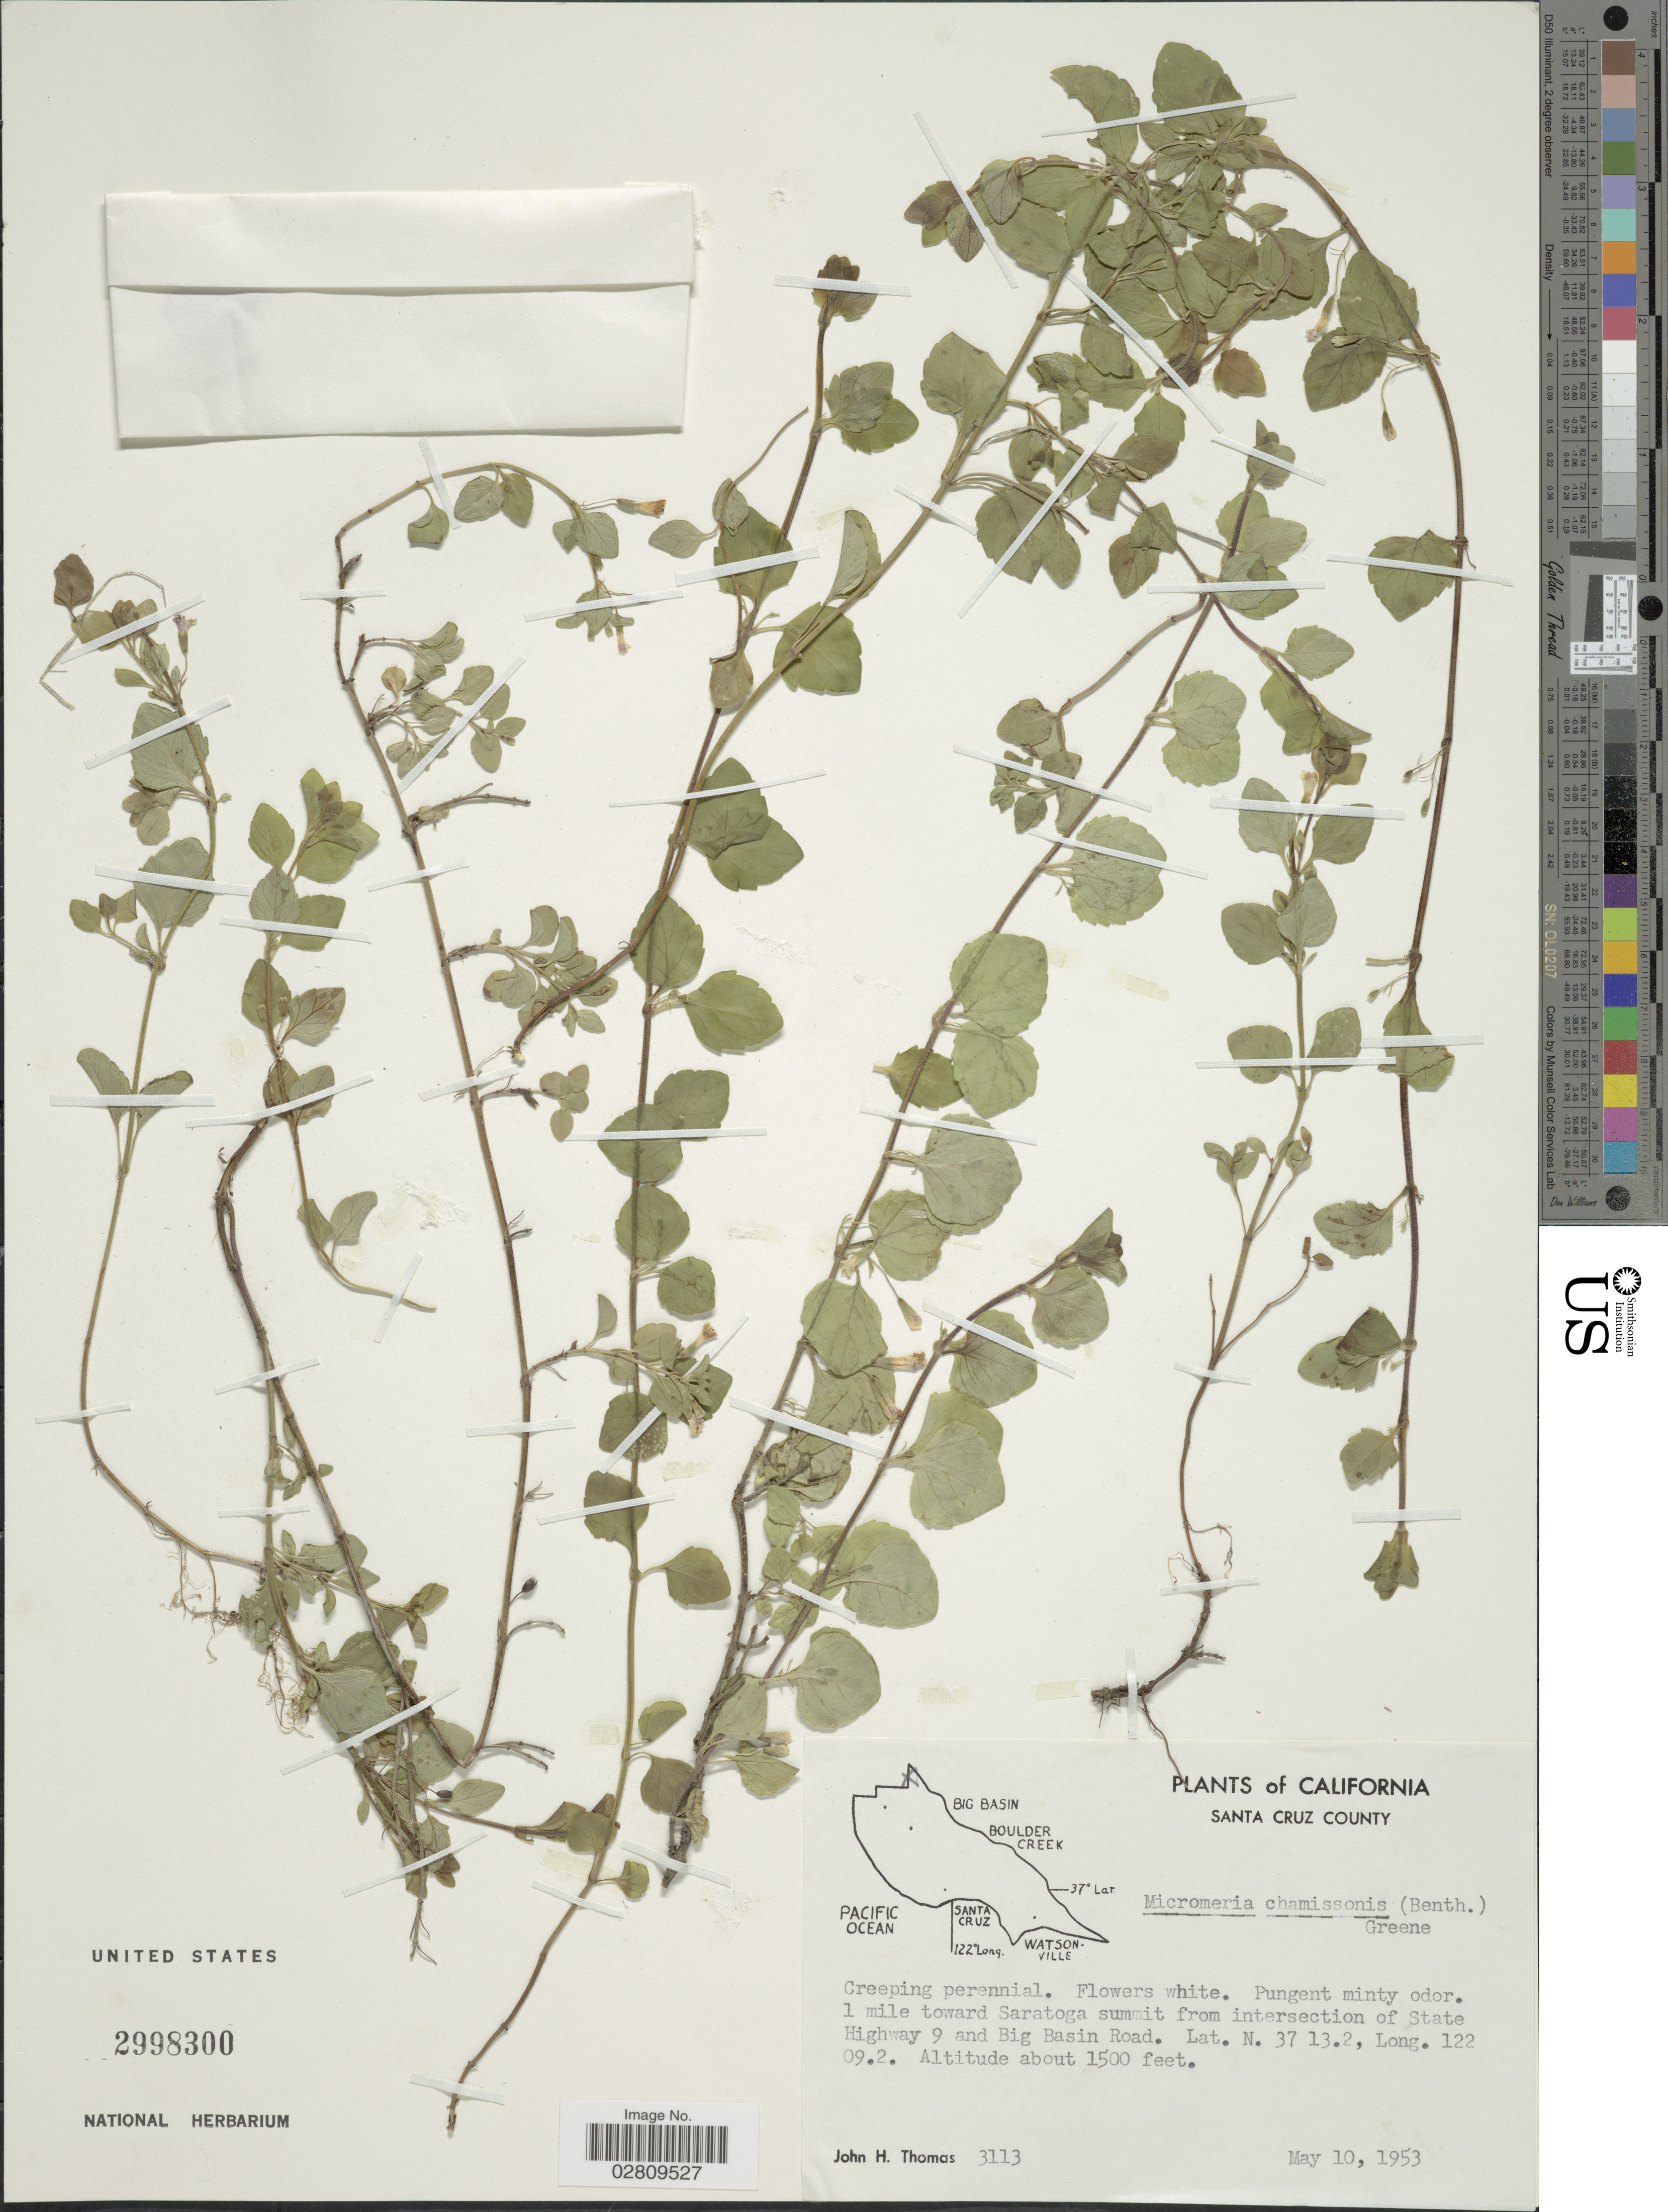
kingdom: Plantae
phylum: Tracheophyta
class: Magnoliopsida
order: Lamiales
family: Lamiaceae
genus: Micromeria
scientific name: Micromeria douglasii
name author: Benth.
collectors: J. H. Thomas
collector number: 3113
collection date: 1953-05-10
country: United States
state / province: California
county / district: Santa Cruz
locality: Santa Cruz County. 1 mile toward Saratoga summit from intersection of State Highway 9 and Big Basin Road.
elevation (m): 457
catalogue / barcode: US 2998300